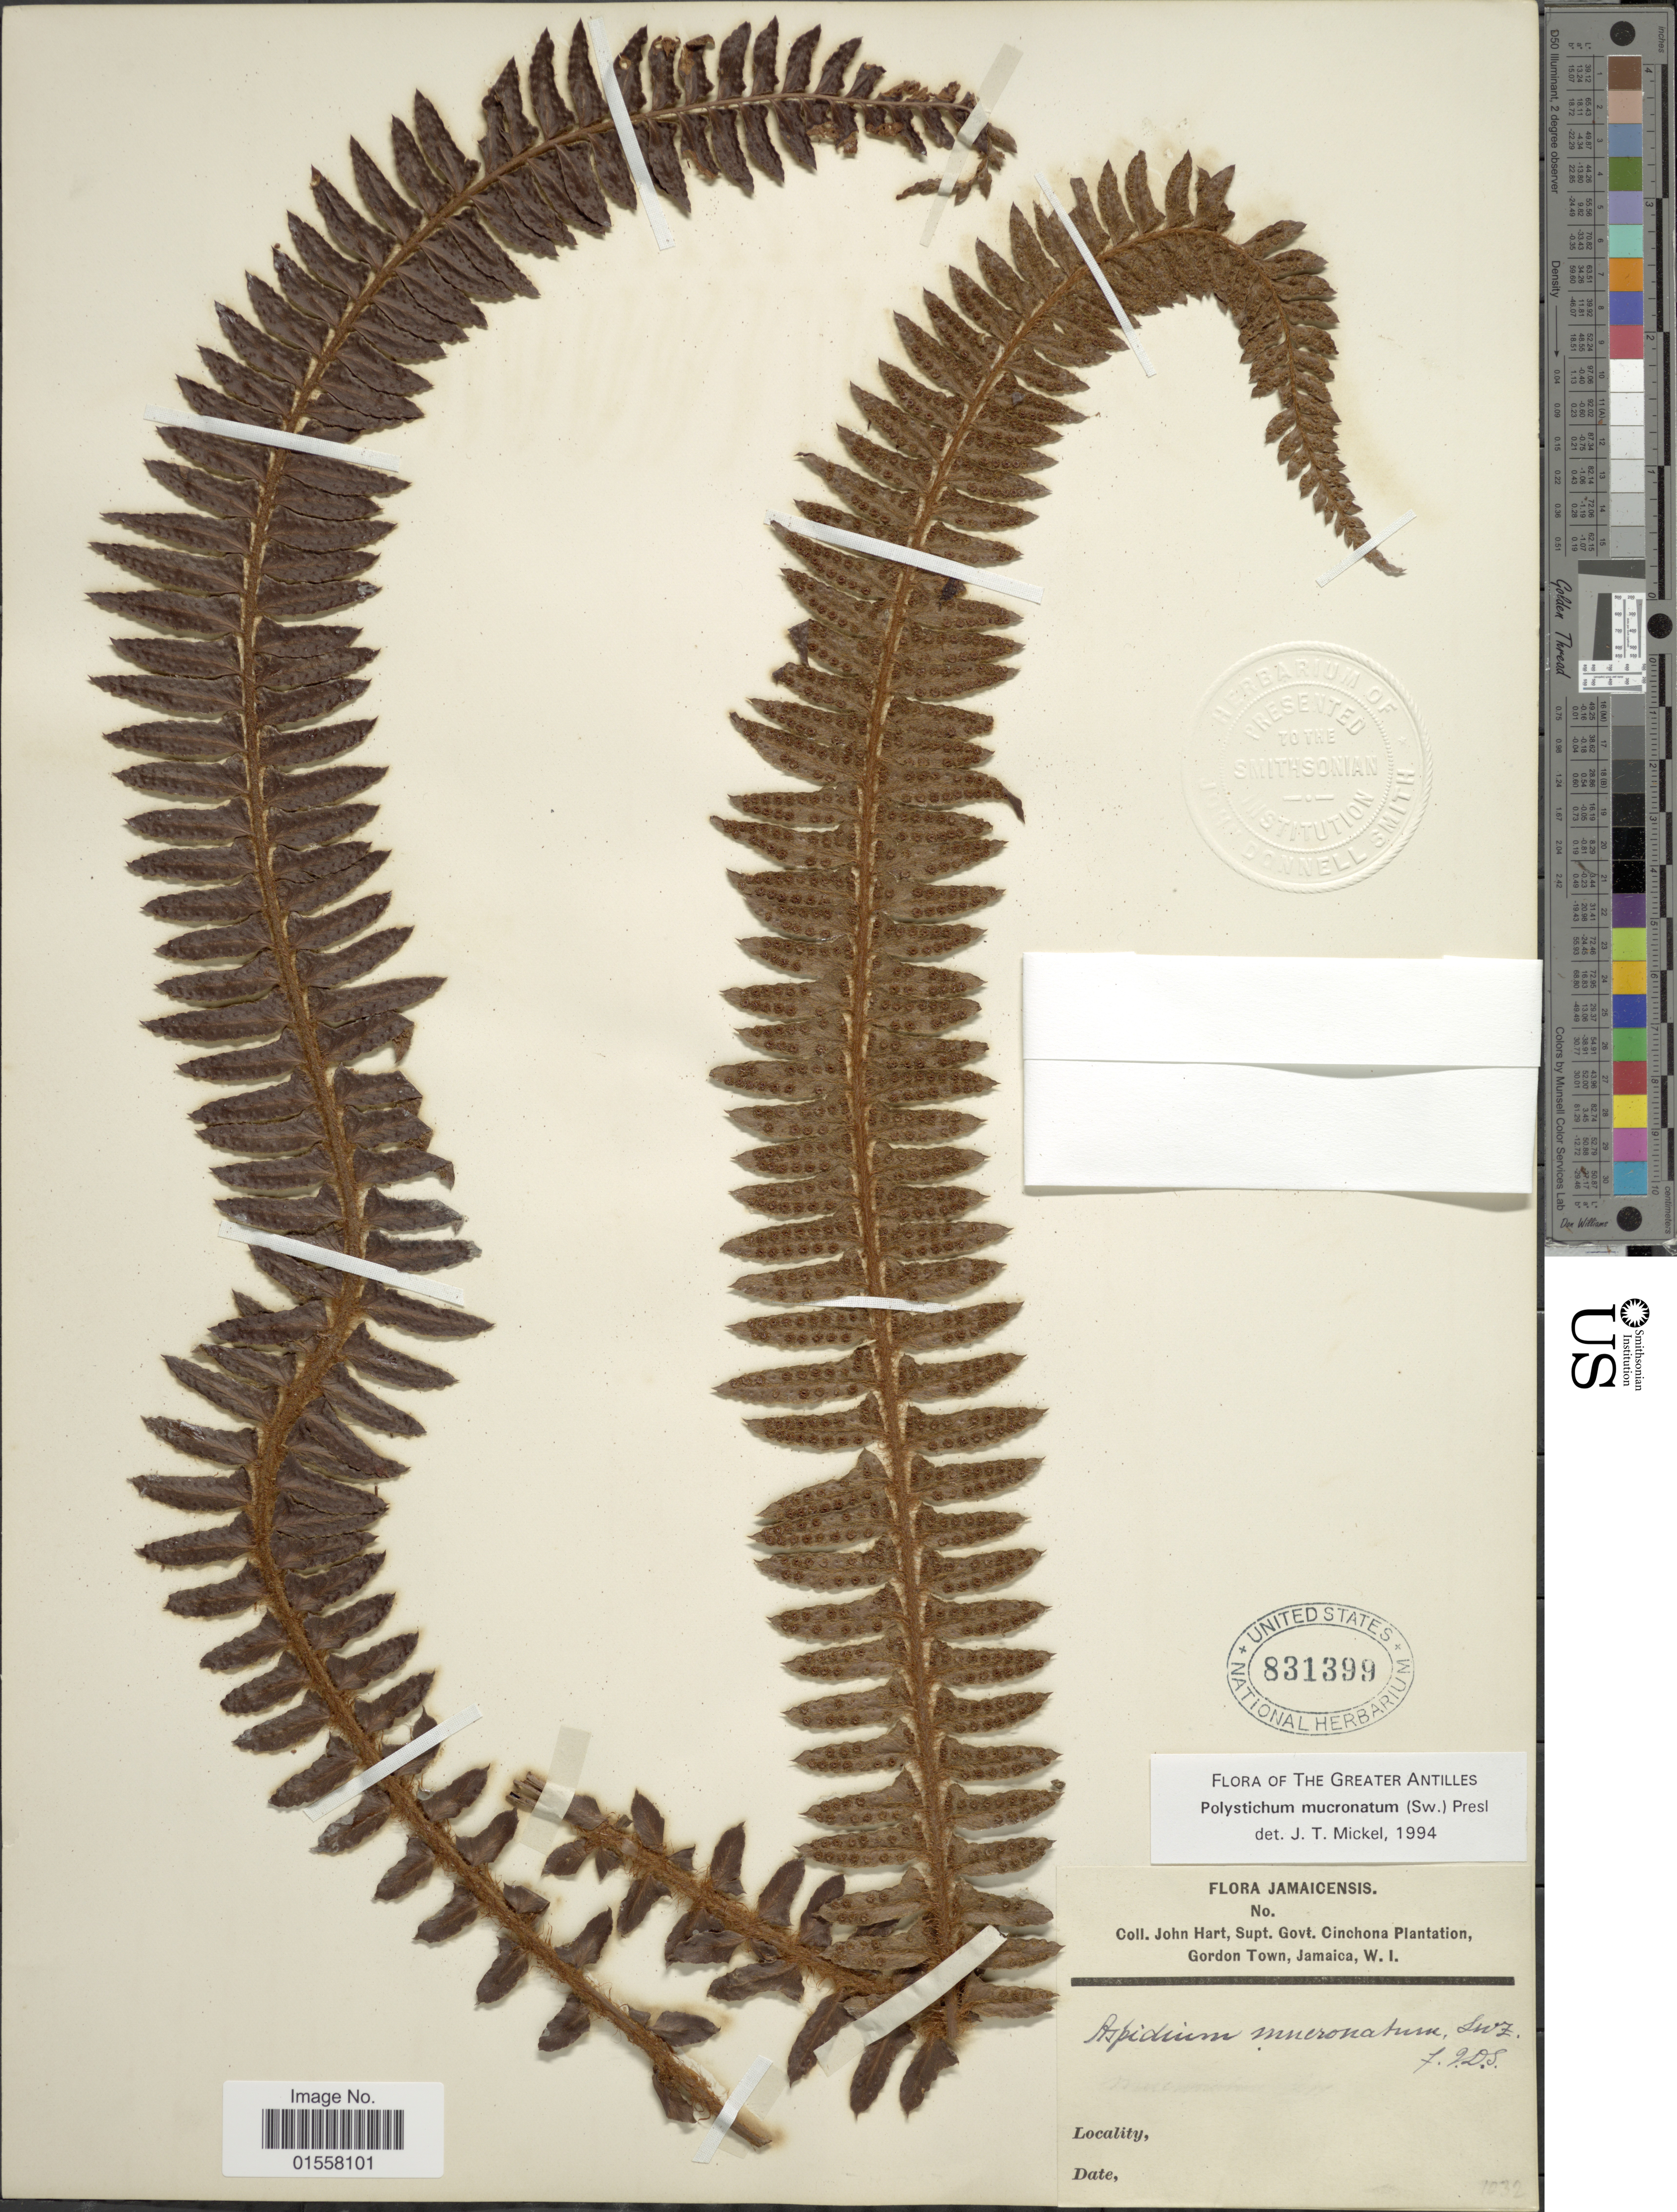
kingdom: Plantae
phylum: Tracheophyta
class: Polypodiopsida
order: Polypodiales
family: Dryopteridaceae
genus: Polystichum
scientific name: Polystichum mucronatum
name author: (Sw.) C. Presl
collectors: J. H. Hart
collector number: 1032*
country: Jamaica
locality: Jamaicensis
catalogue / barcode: US 831399